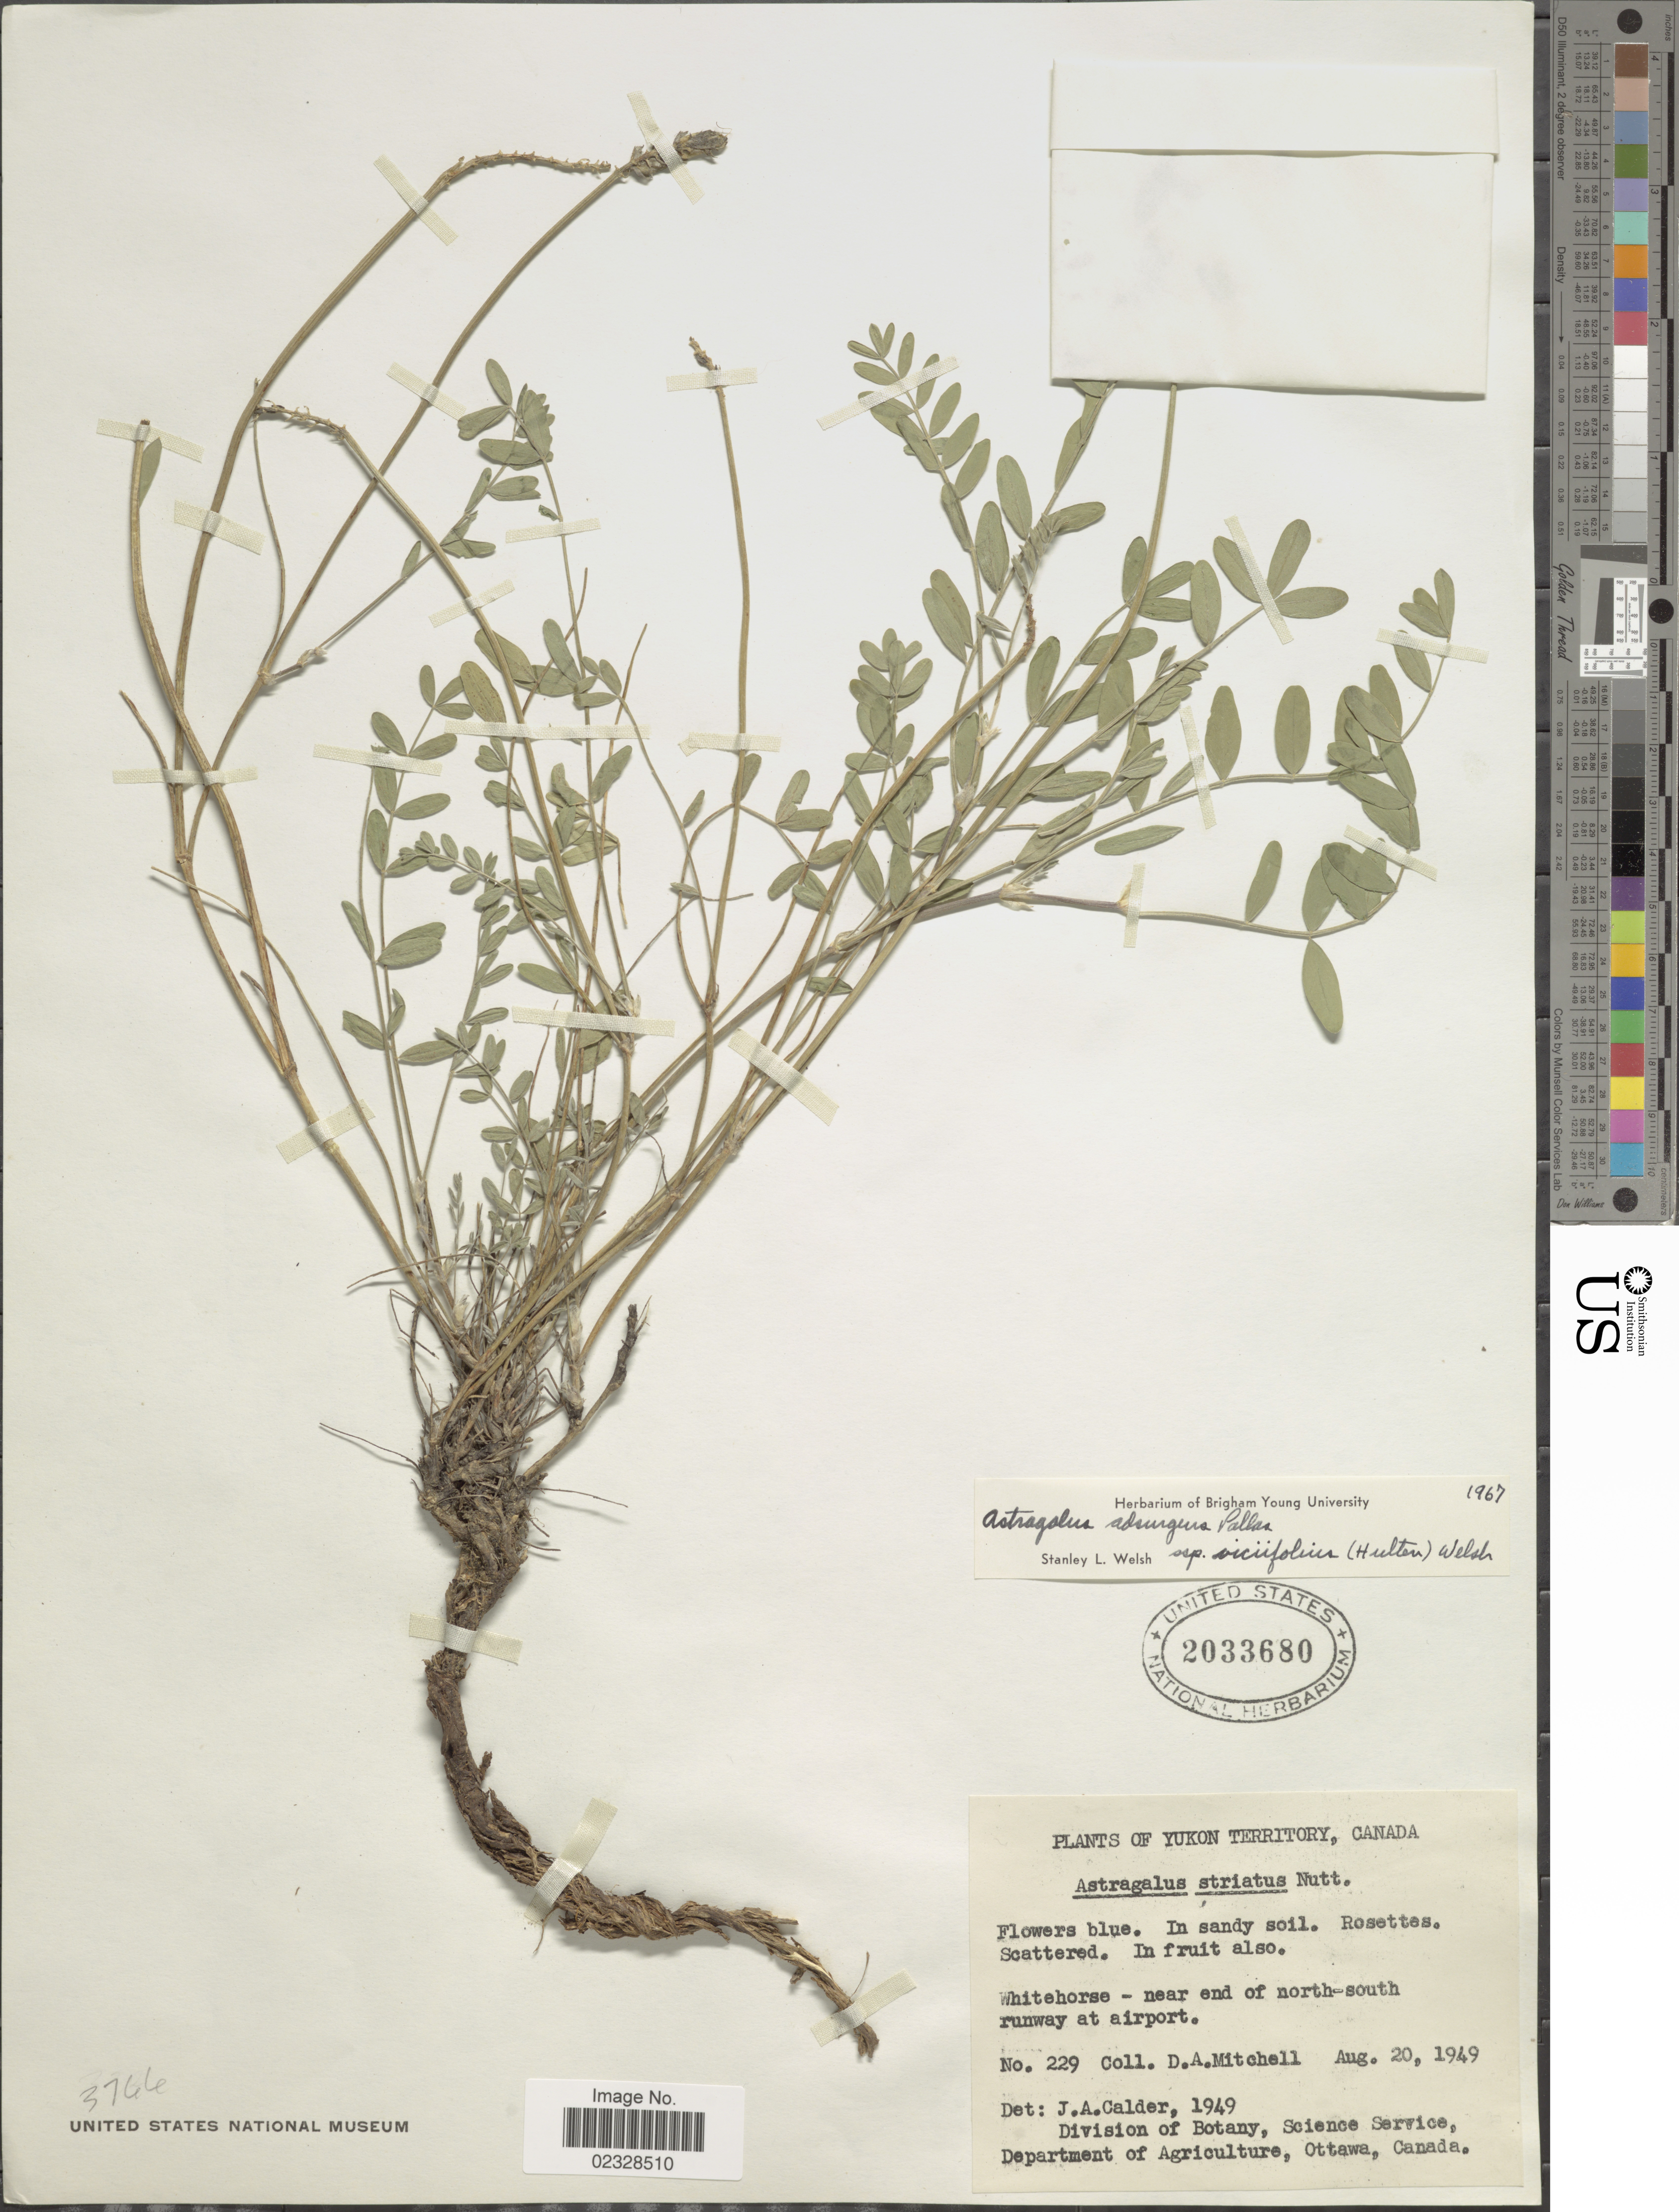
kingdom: Plantae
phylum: Tracheophyta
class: Magnoliopsida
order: Fabales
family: Fabaceae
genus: Astragalus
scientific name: Astragalus adsurgens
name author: Pall.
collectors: D. Mitchell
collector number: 229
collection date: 1949-08-20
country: Canada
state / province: Yukon Territory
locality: Whitehorse - near end of north-south runway at airport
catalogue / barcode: US 2033680